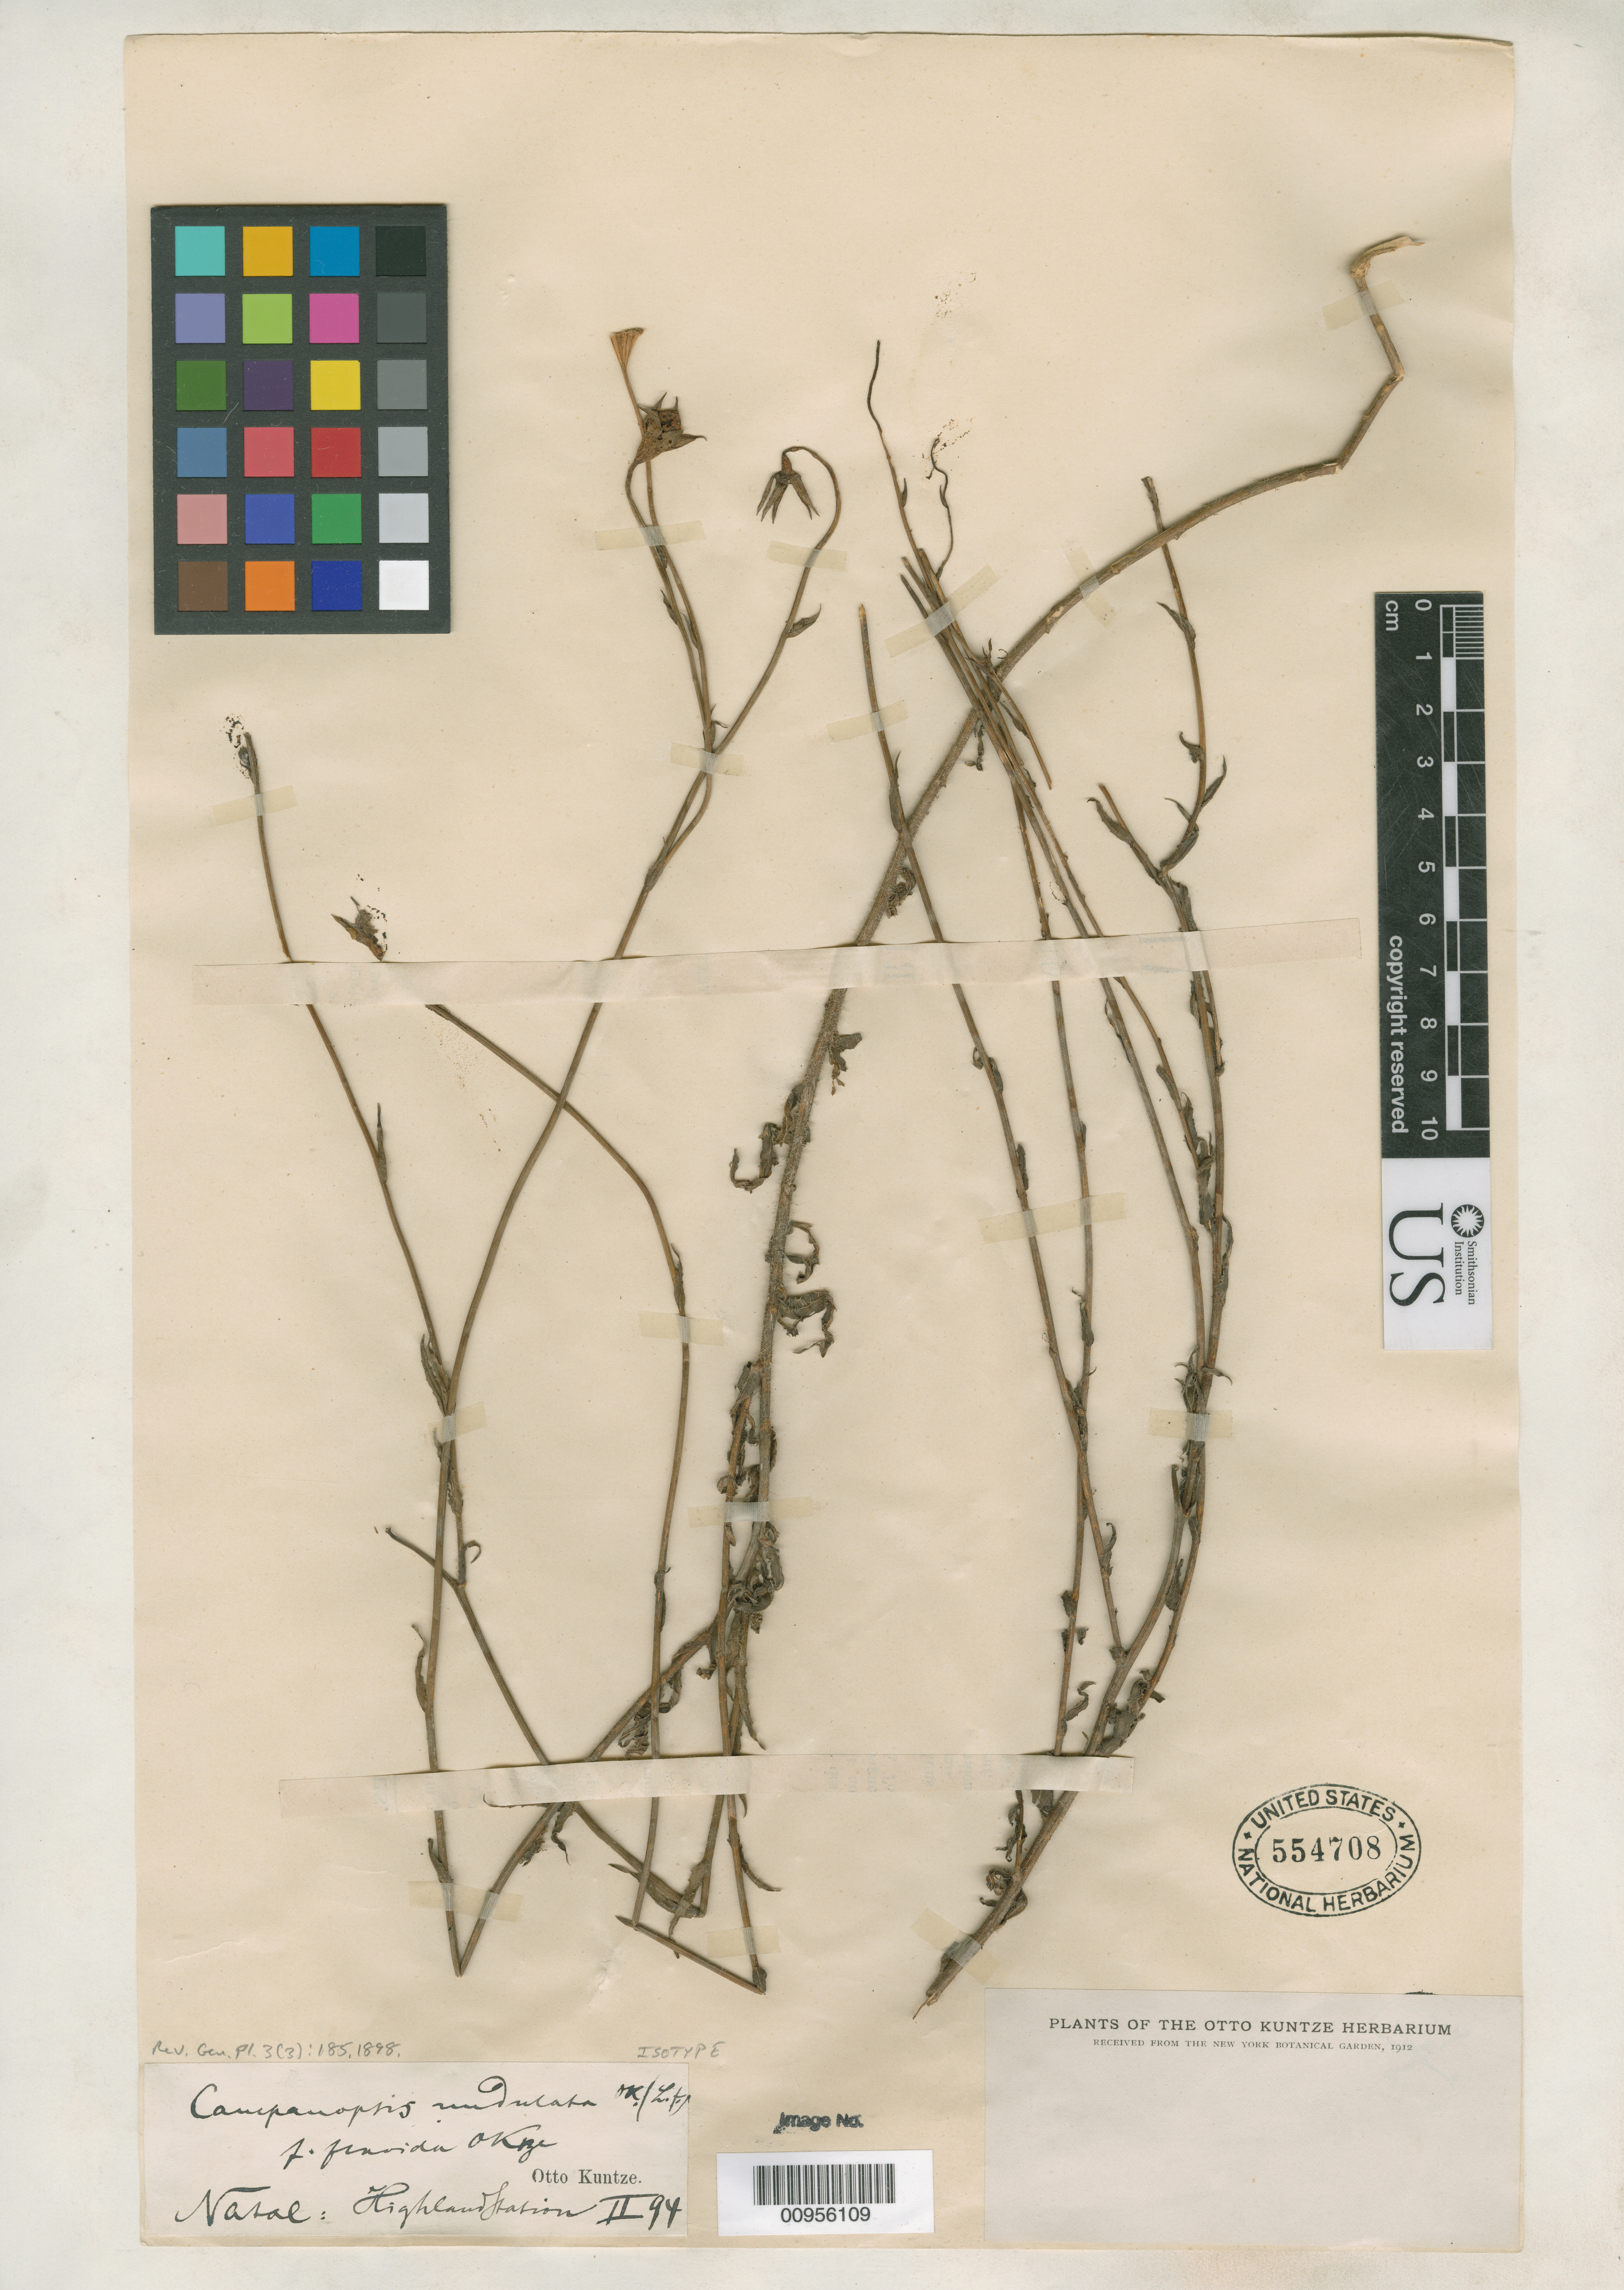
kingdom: Plantae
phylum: Tracheophyta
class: Magnoliopsida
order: Asterales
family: Campanulaceae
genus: Campanopsis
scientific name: Campanopsis undulata f. flavida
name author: Kuntze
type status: Isotype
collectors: C.E.O. Kuntze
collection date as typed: Feb 1894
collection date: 1894-02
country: South Africa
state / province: KwaZulu-Natal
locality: Natal: Highland Station.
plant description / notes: Specimen bears original Kuntze label & annotations, ex herb. NY; they have no records of a duplicate, this is possibly the holotype?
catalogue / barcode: US 554708